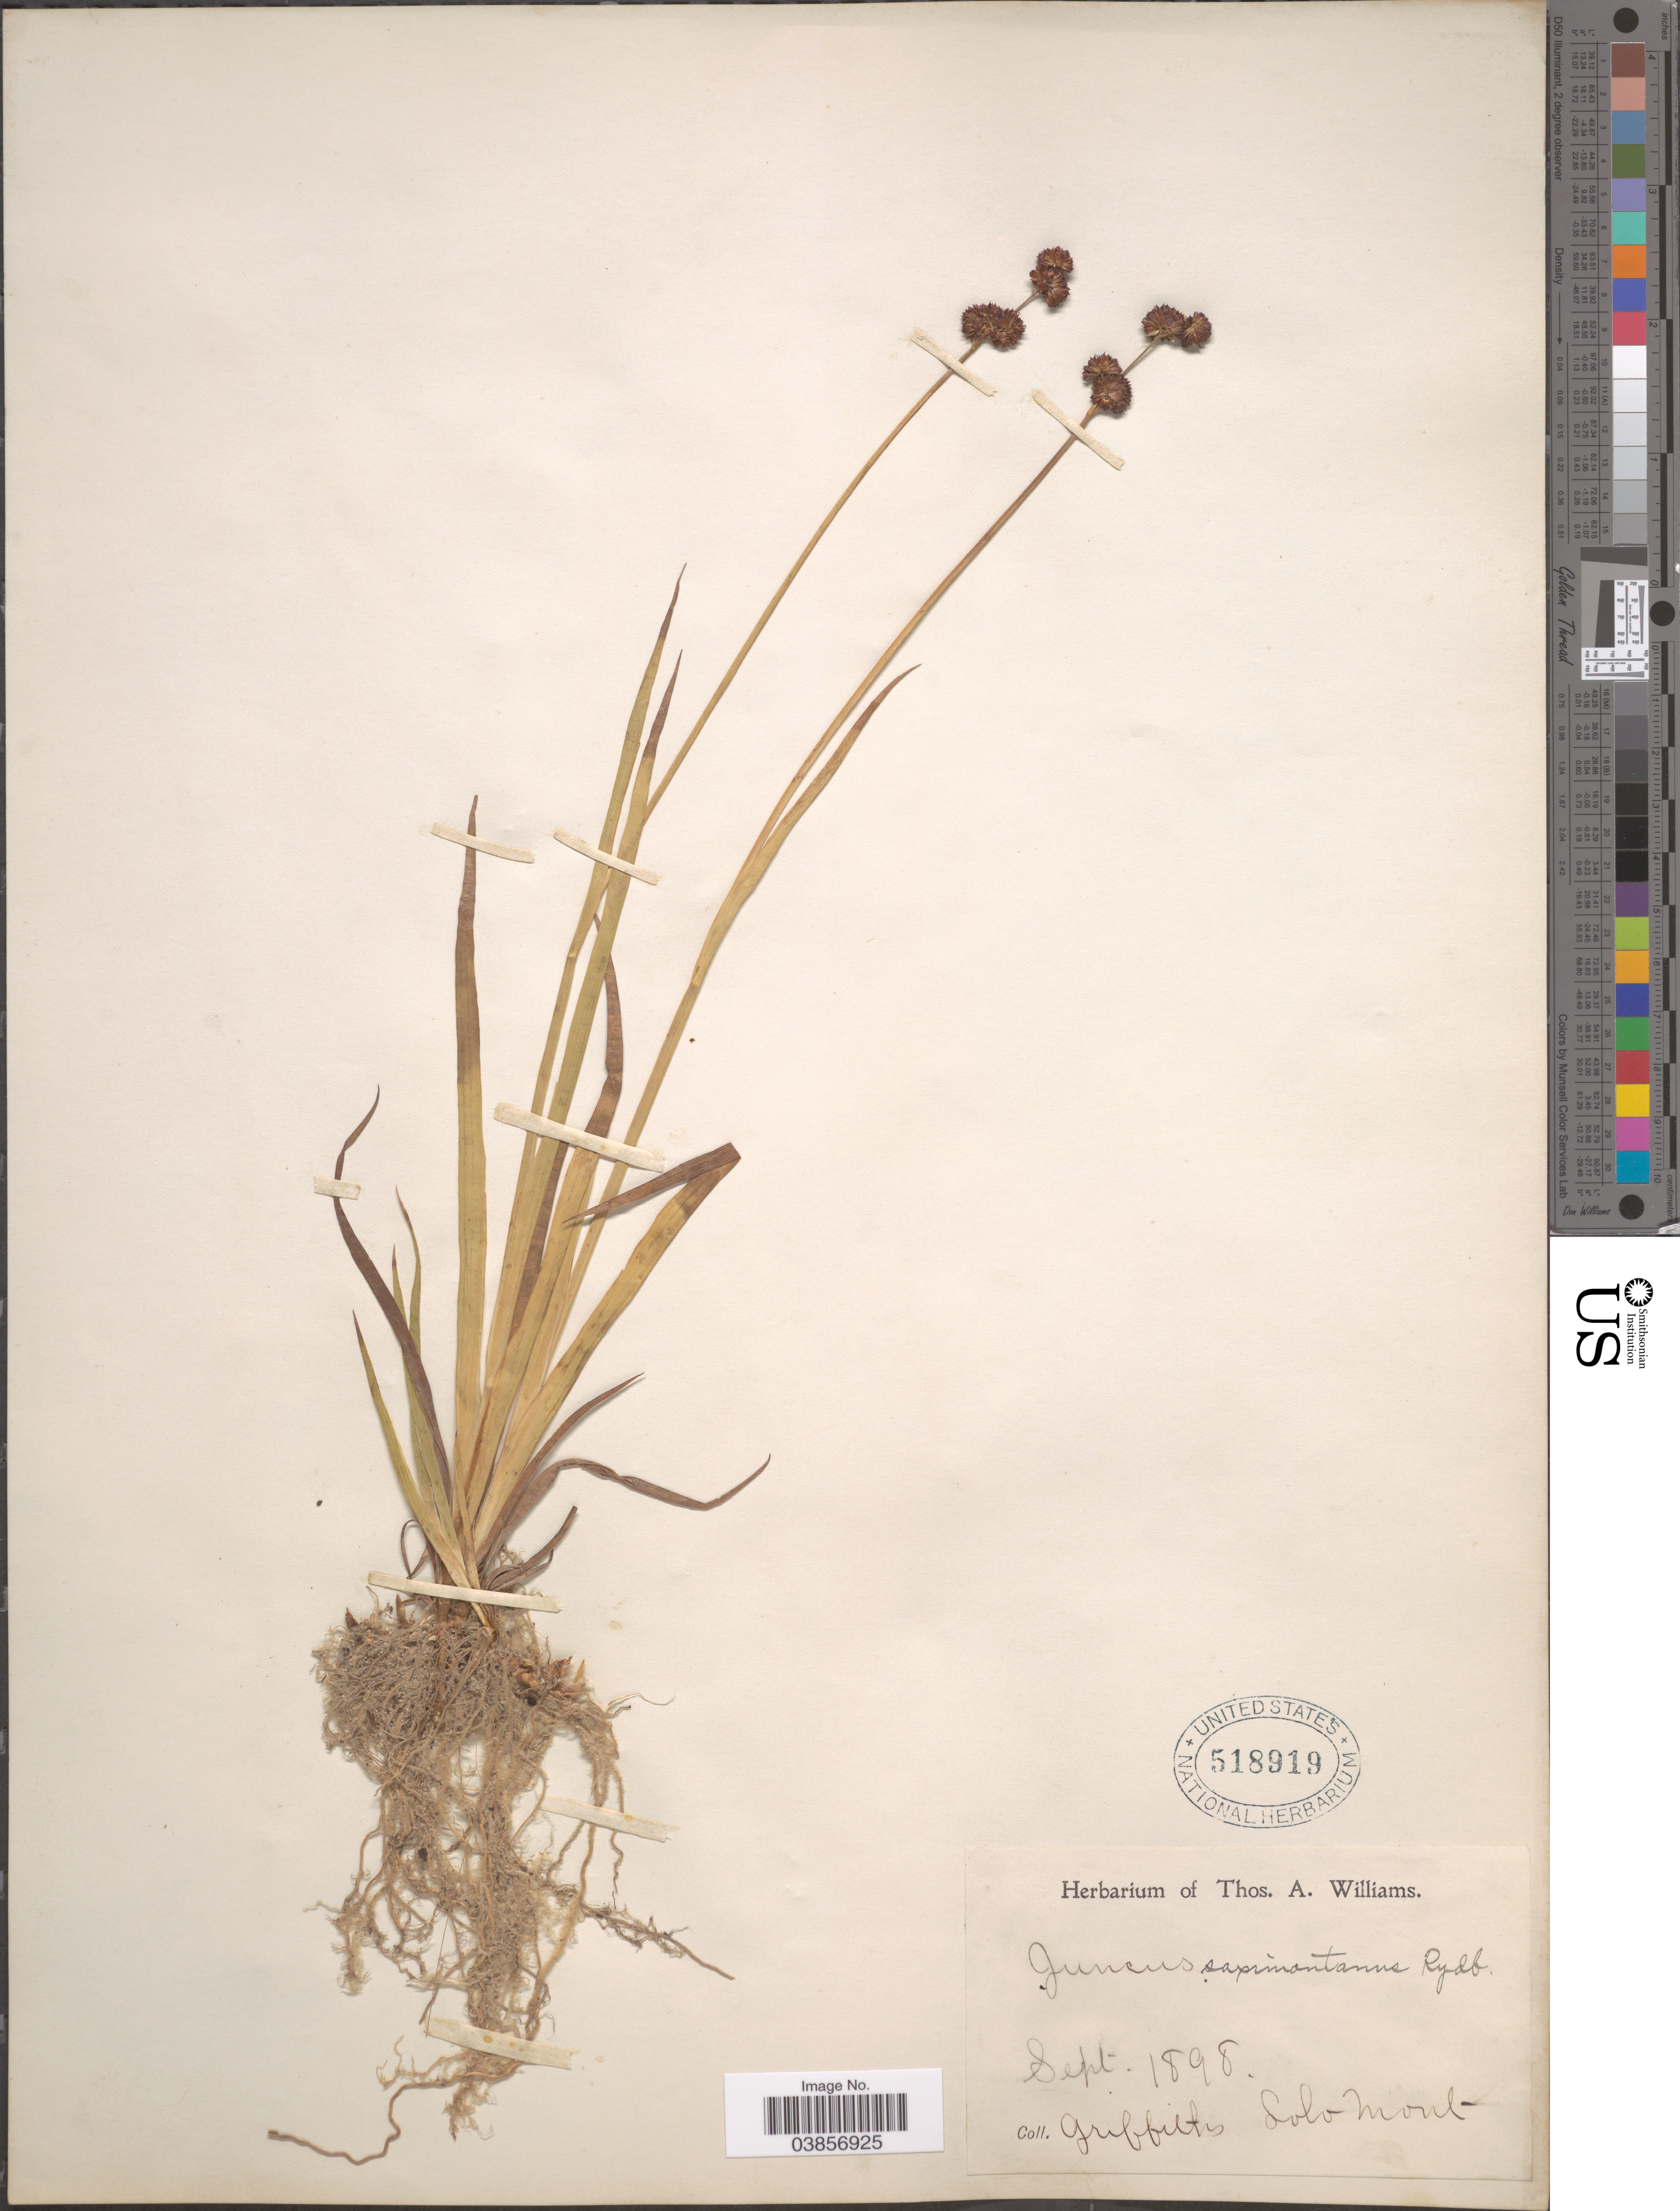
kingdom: Plantae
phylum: Tracheophyta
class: Liliopsida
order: Poales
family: Juncaceae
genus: Juncus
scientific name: Juncus saximontanus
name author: A. Nelson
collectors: -- Griffiths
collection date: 1898-09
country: United States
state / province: Montana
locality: Lolo.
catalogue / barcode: US 518919